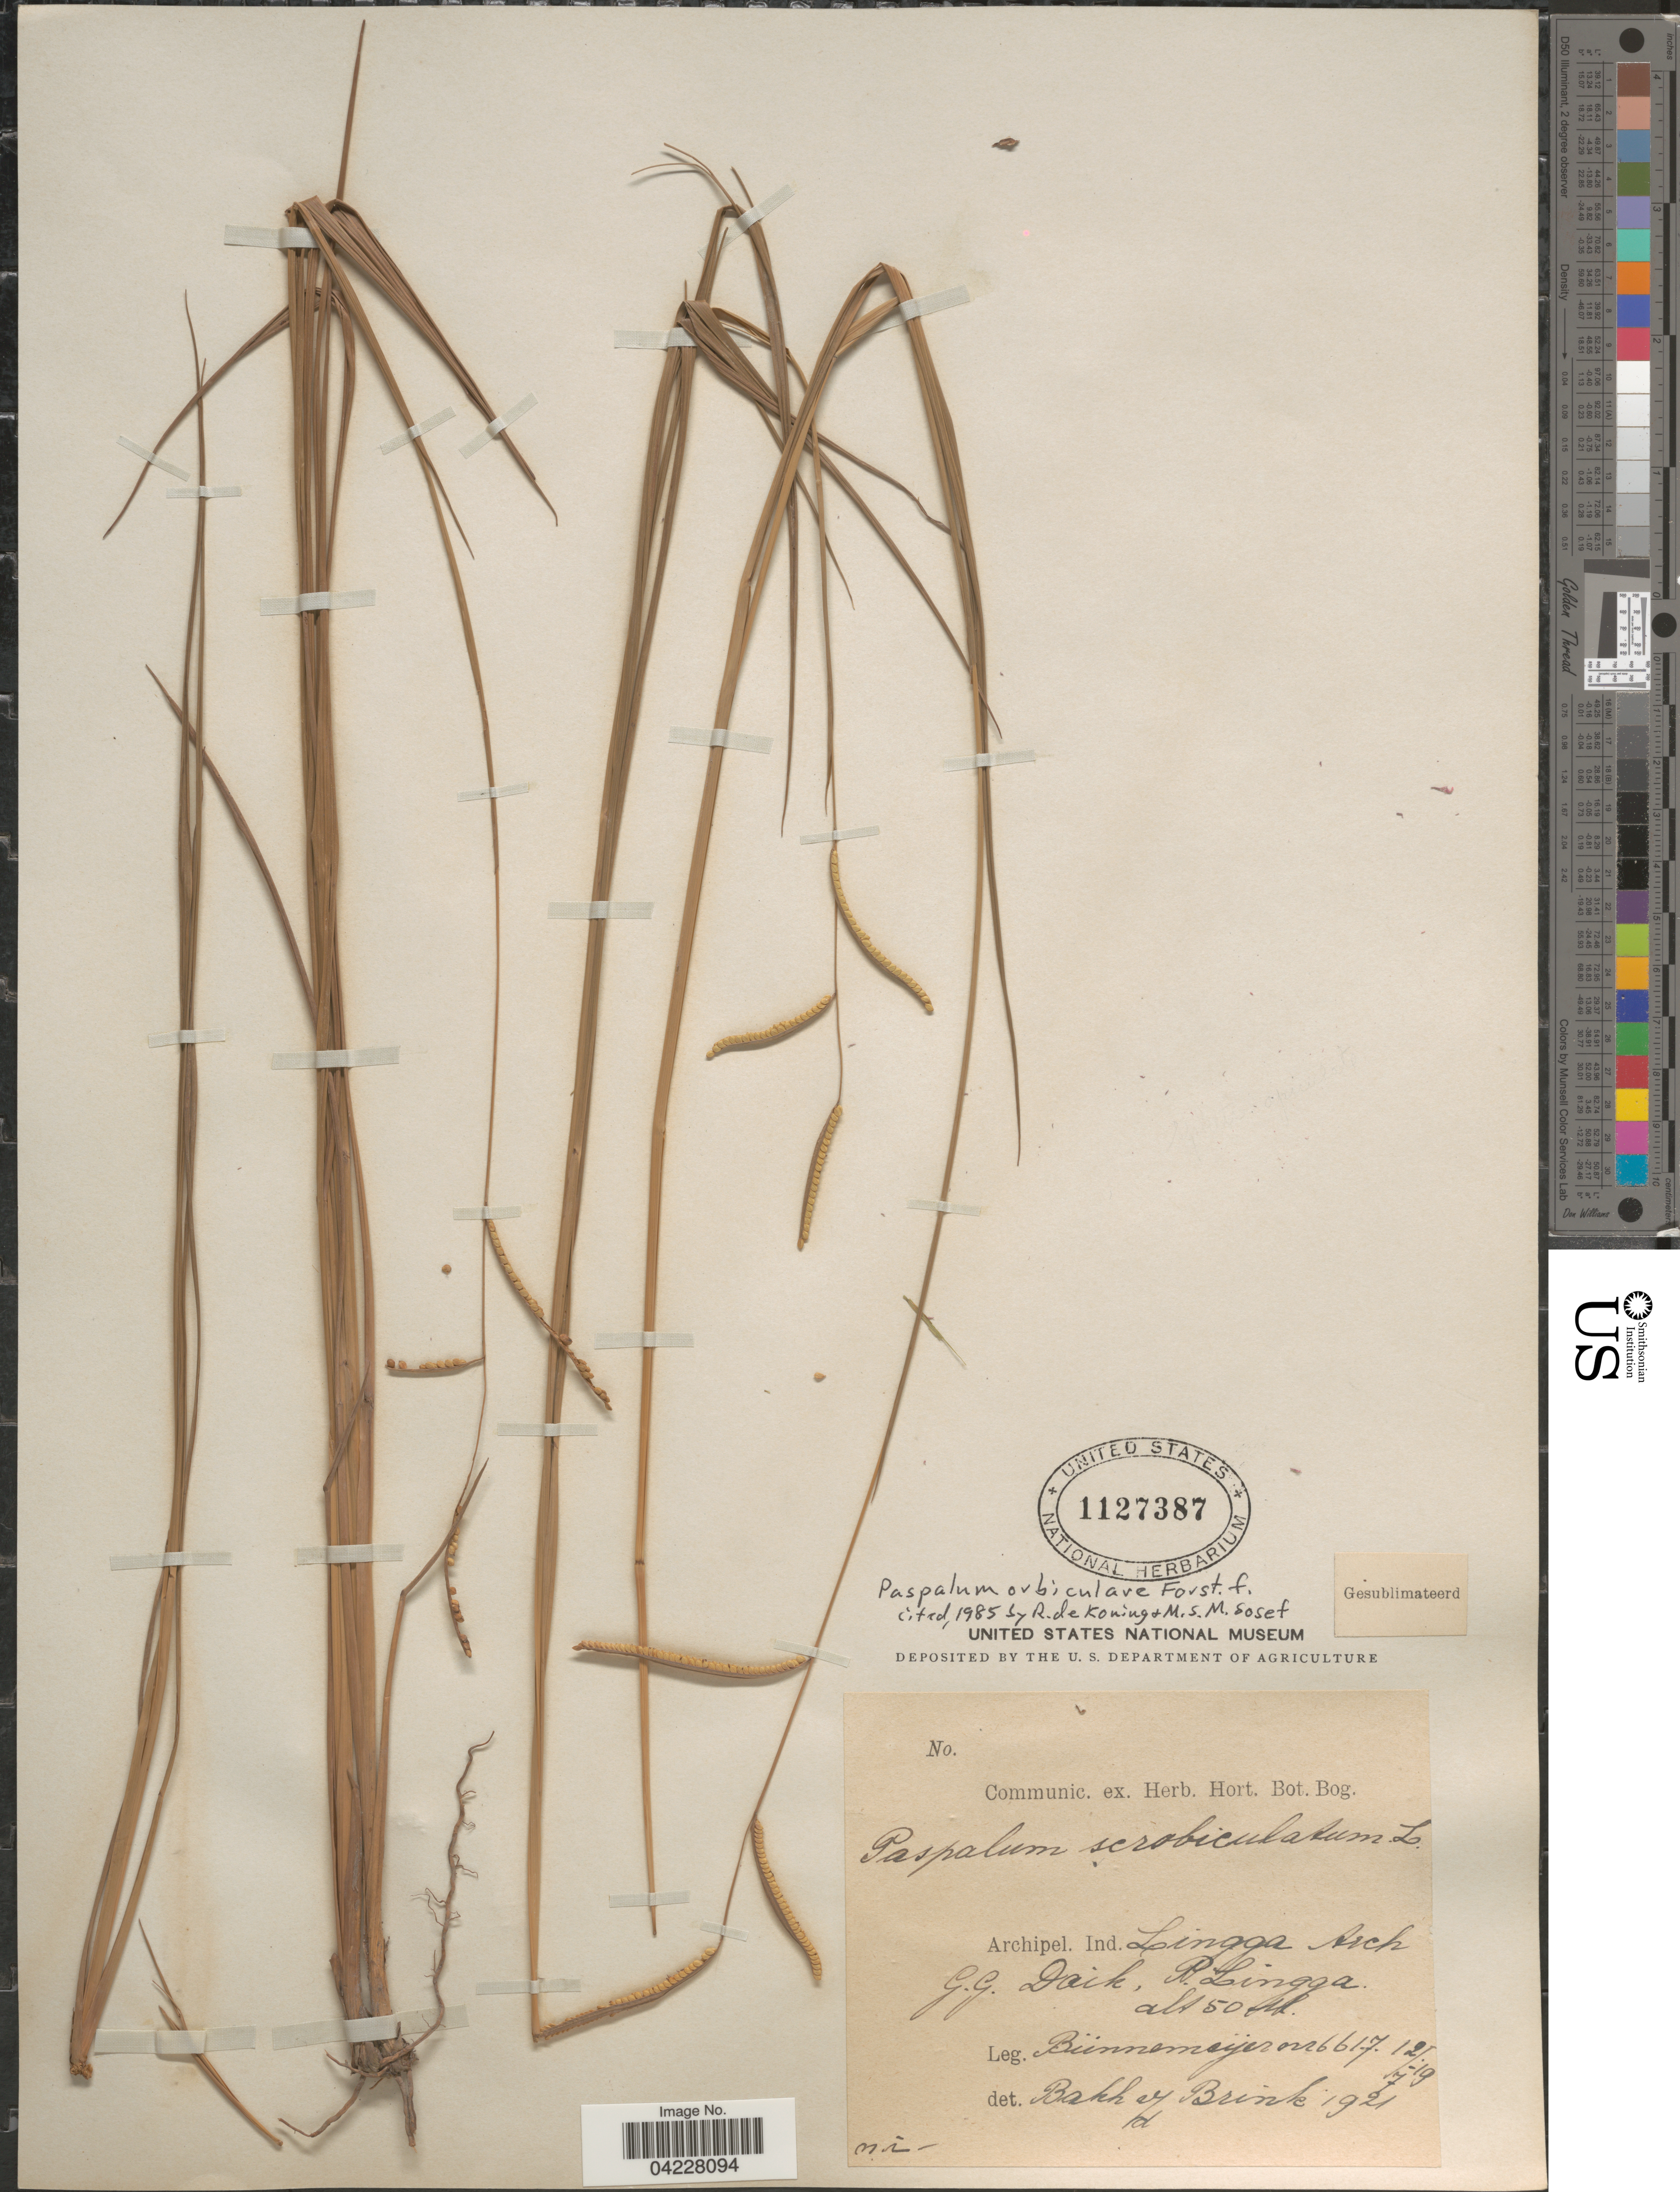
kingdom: Plantae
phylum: Tracheophyta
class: Liliopsida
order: Poales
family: Poaceae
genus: Paspalum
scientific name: Paspalum orbiculare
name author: G. Forst.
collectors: -. Bunnemeijer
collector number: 617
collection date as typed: Transcribed d/m/y: 12/7/19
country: Indonesia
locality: Archipel. Ind. Lingga Arch. G.G. Daik, P.Lingga.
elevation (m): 50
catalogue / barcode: US 1127387